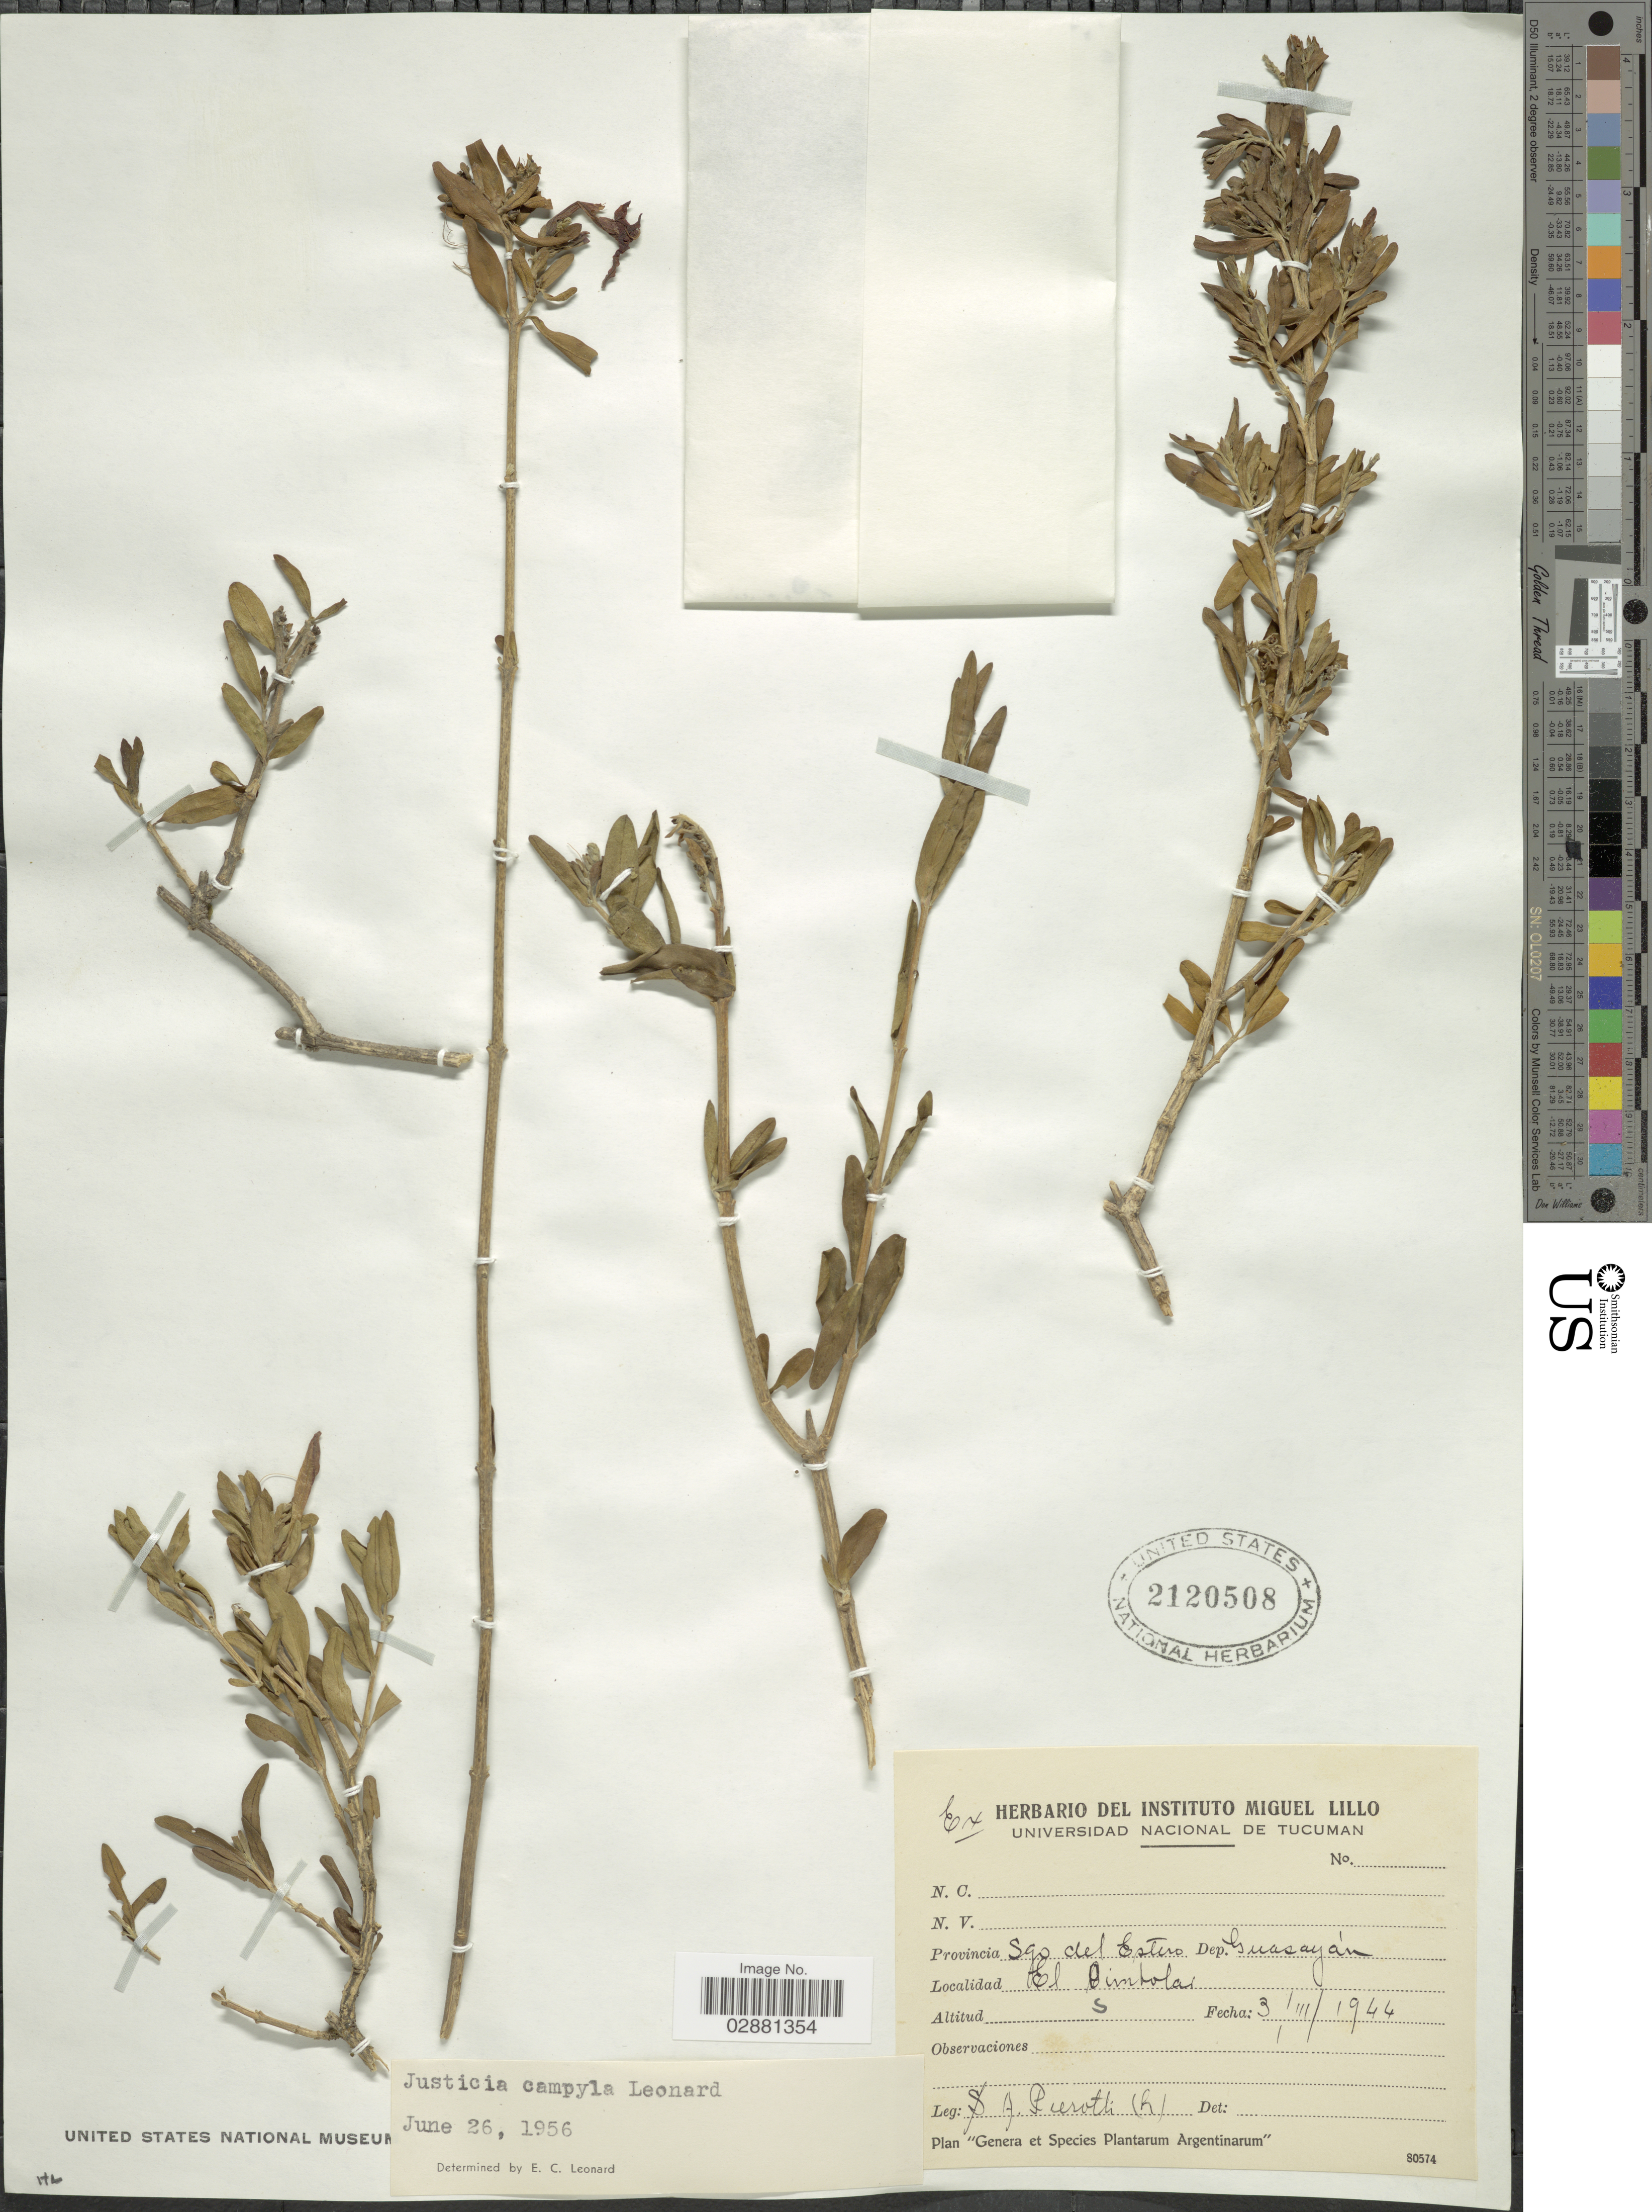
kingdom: Plantae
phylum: Tracheophyta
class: Magnoliopsida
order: Lamiales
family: Acanthaceae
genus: Justicia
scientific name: Justicia xylosteoides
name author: Griseb.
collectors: S. A. Pierotti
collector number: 9*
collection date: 1944-03-03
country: Argentina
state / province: Santiago del Estero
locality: Provincia Sgo del Estero, Dep. Guasayán, El Cimbolar.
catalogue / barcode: US 2120508